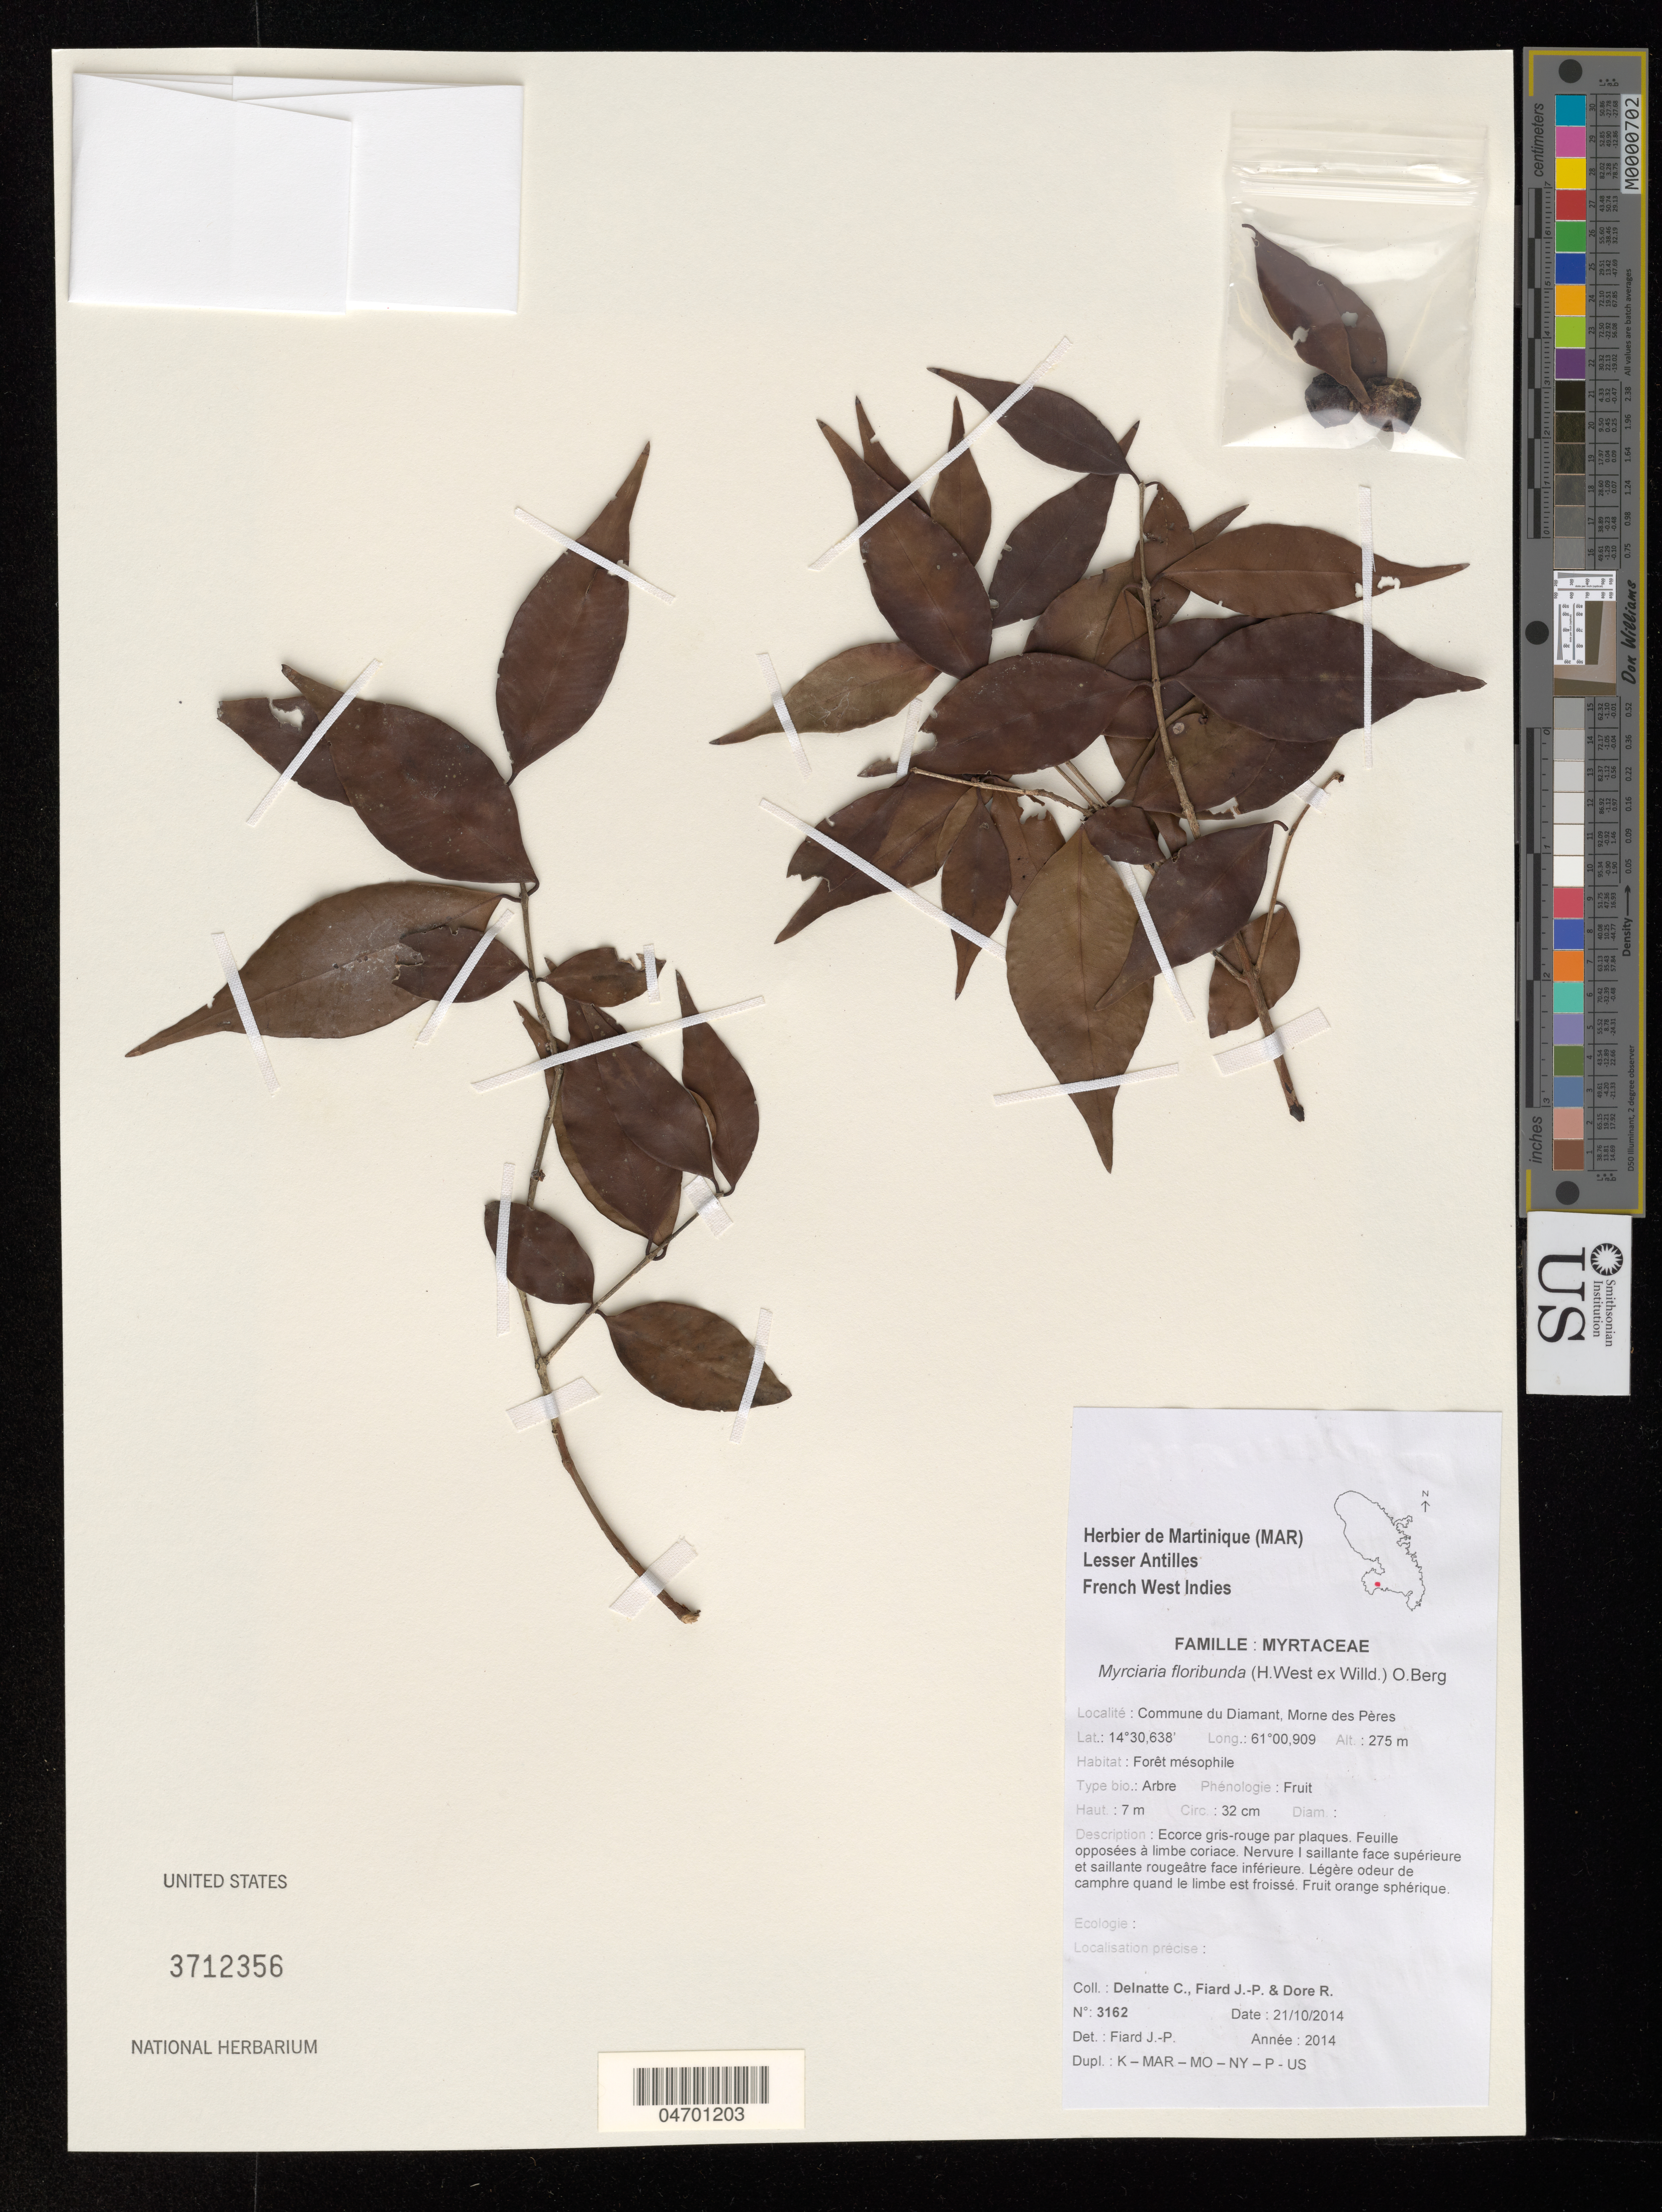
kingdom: Plantae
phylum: Tracheophyta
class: Magnoliopsida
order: Myrtales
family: Myrtaceae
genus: Myrciaria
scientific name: Myrciaria floribunda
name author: (H. West ex Willd.) O. Berg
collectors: C. Delnatte, J.-P. Fiard & R. Dore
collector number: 3162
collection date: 2014-10-21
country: Martinique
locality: Lesser Antilles. French West Indies. Commune du Diamant, Morne des Pères.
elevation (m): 275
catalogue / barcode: US 3712356